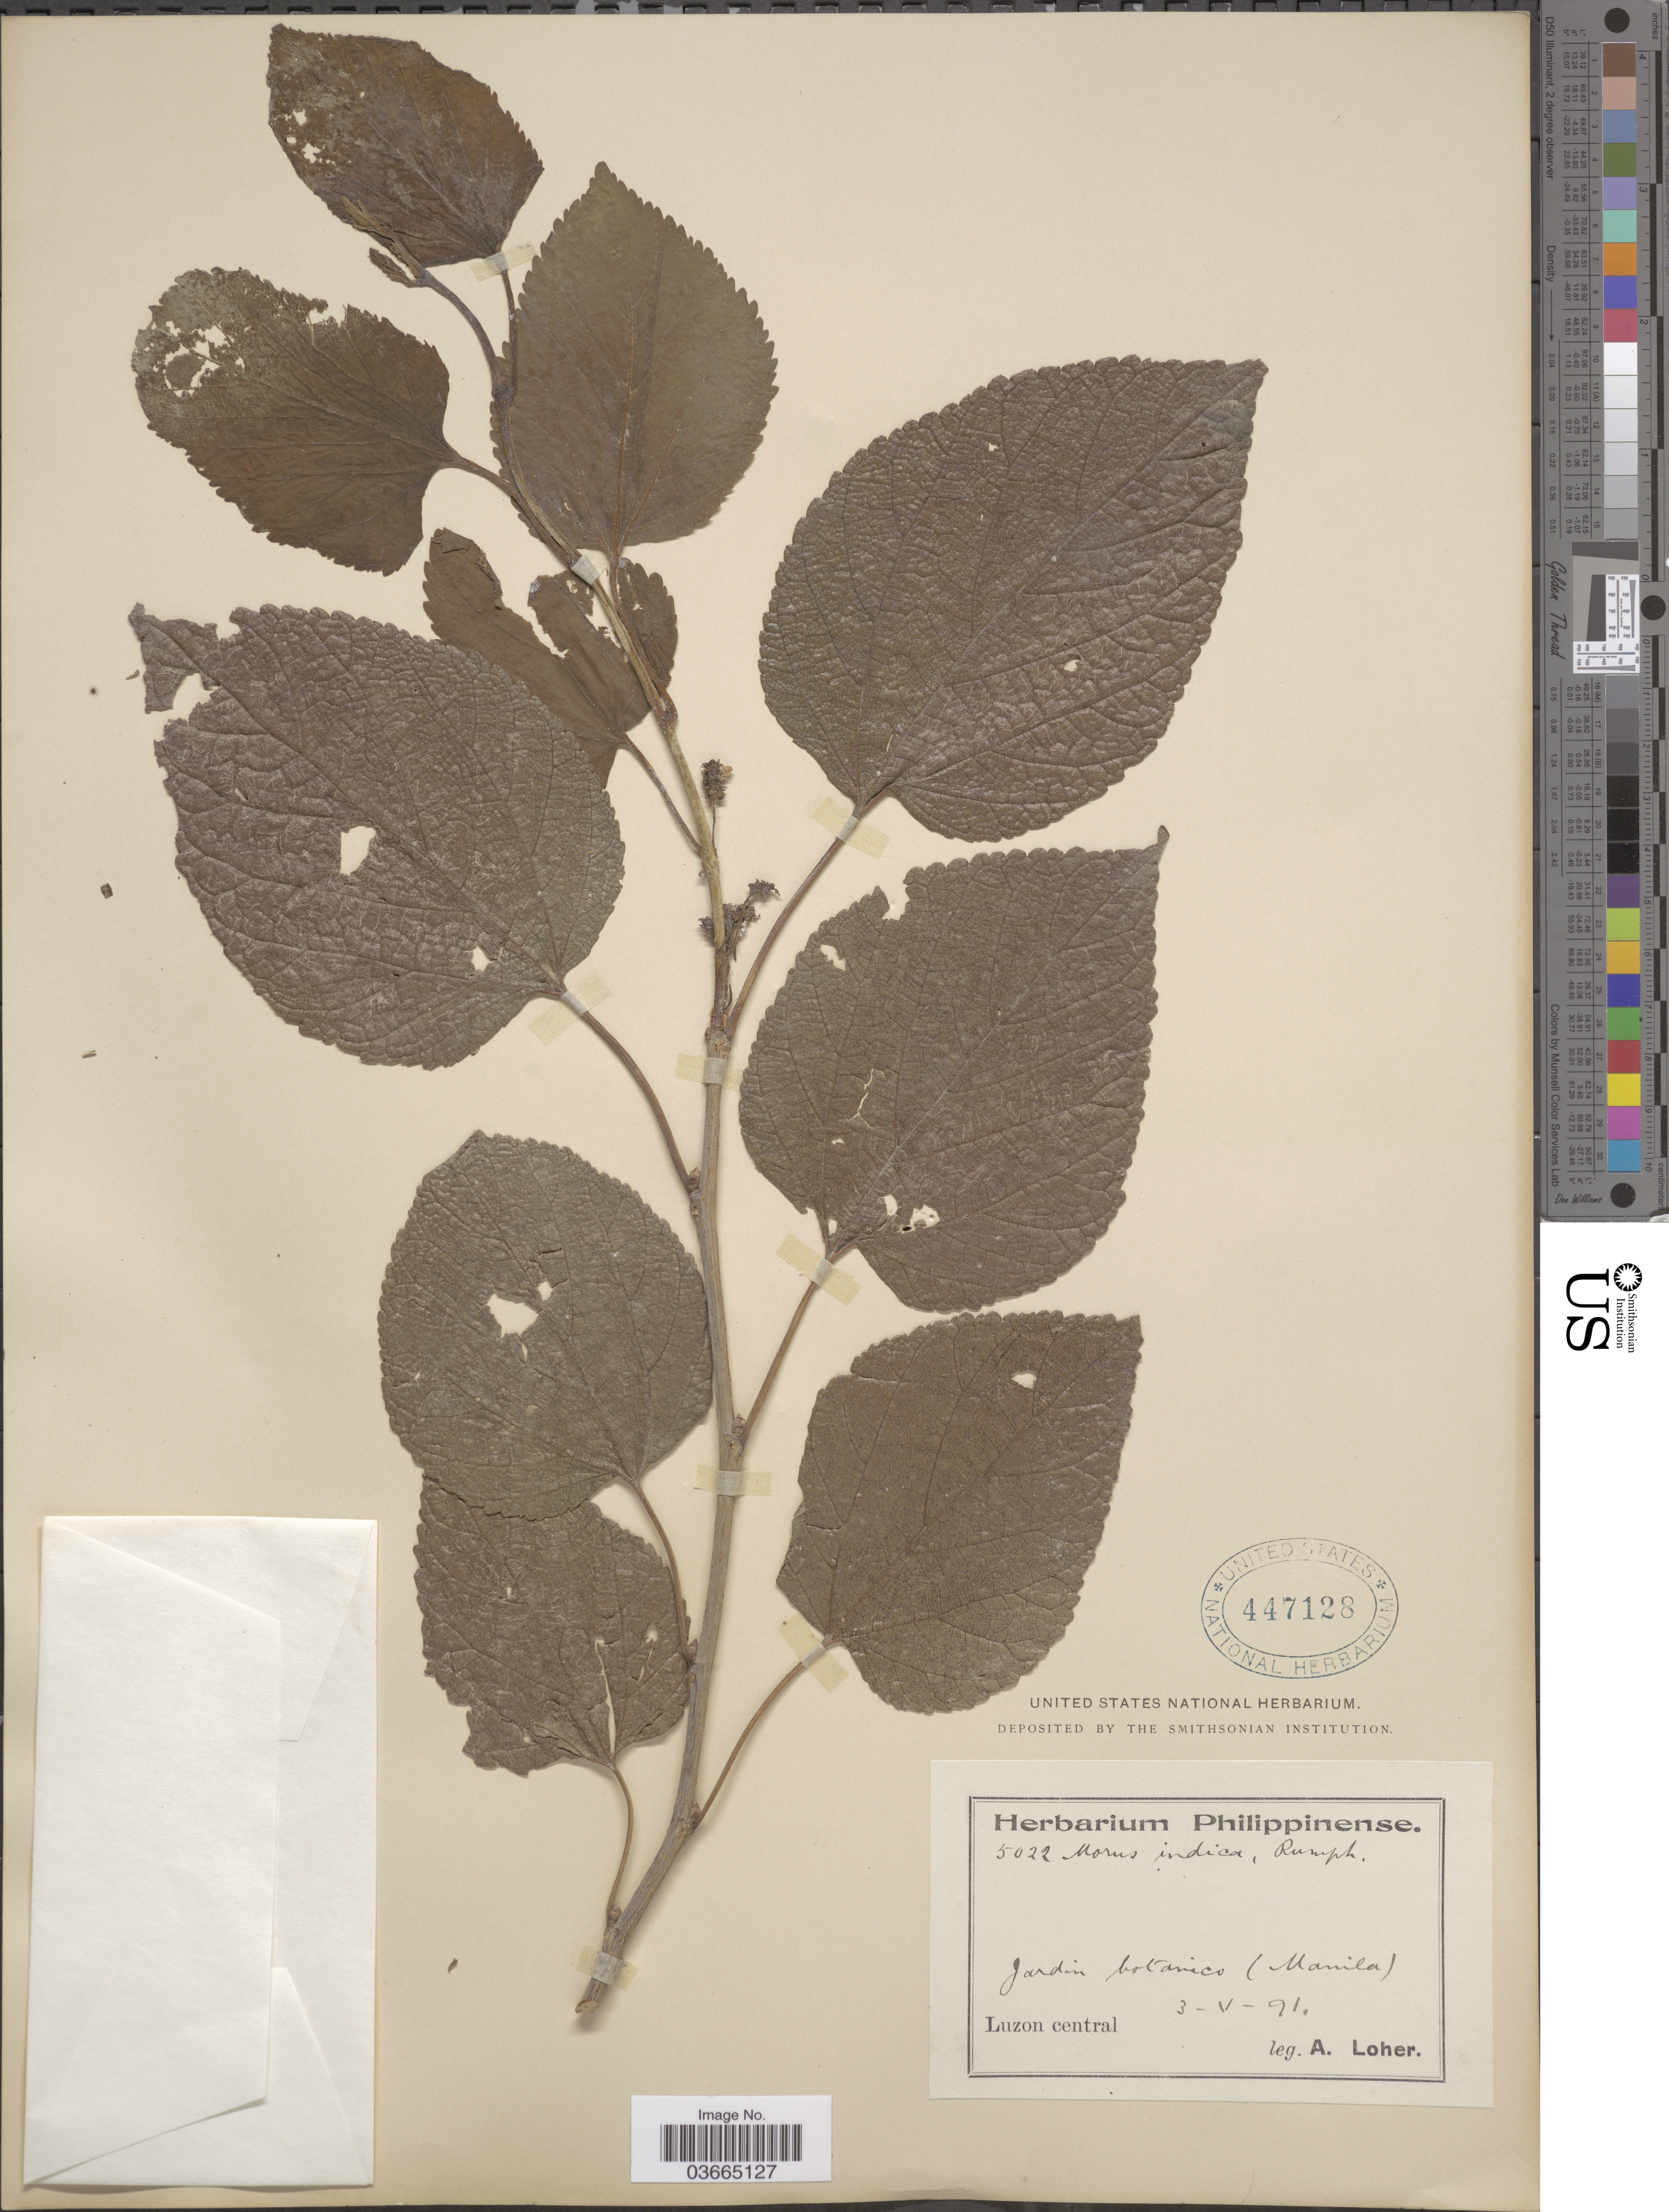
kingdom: Plantae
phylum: Tracheophyta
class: Magnoliopsida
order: Rosales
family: Moraceae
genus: Morus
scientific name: Morus alba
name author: L.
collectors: A. Loher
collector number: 5022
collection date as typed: Transcribed d/m/y: 3/5/91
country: Philippines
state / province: Central Luzon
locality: Jardin botanico (Manila). Lzuon Central.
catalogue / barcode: US 447128